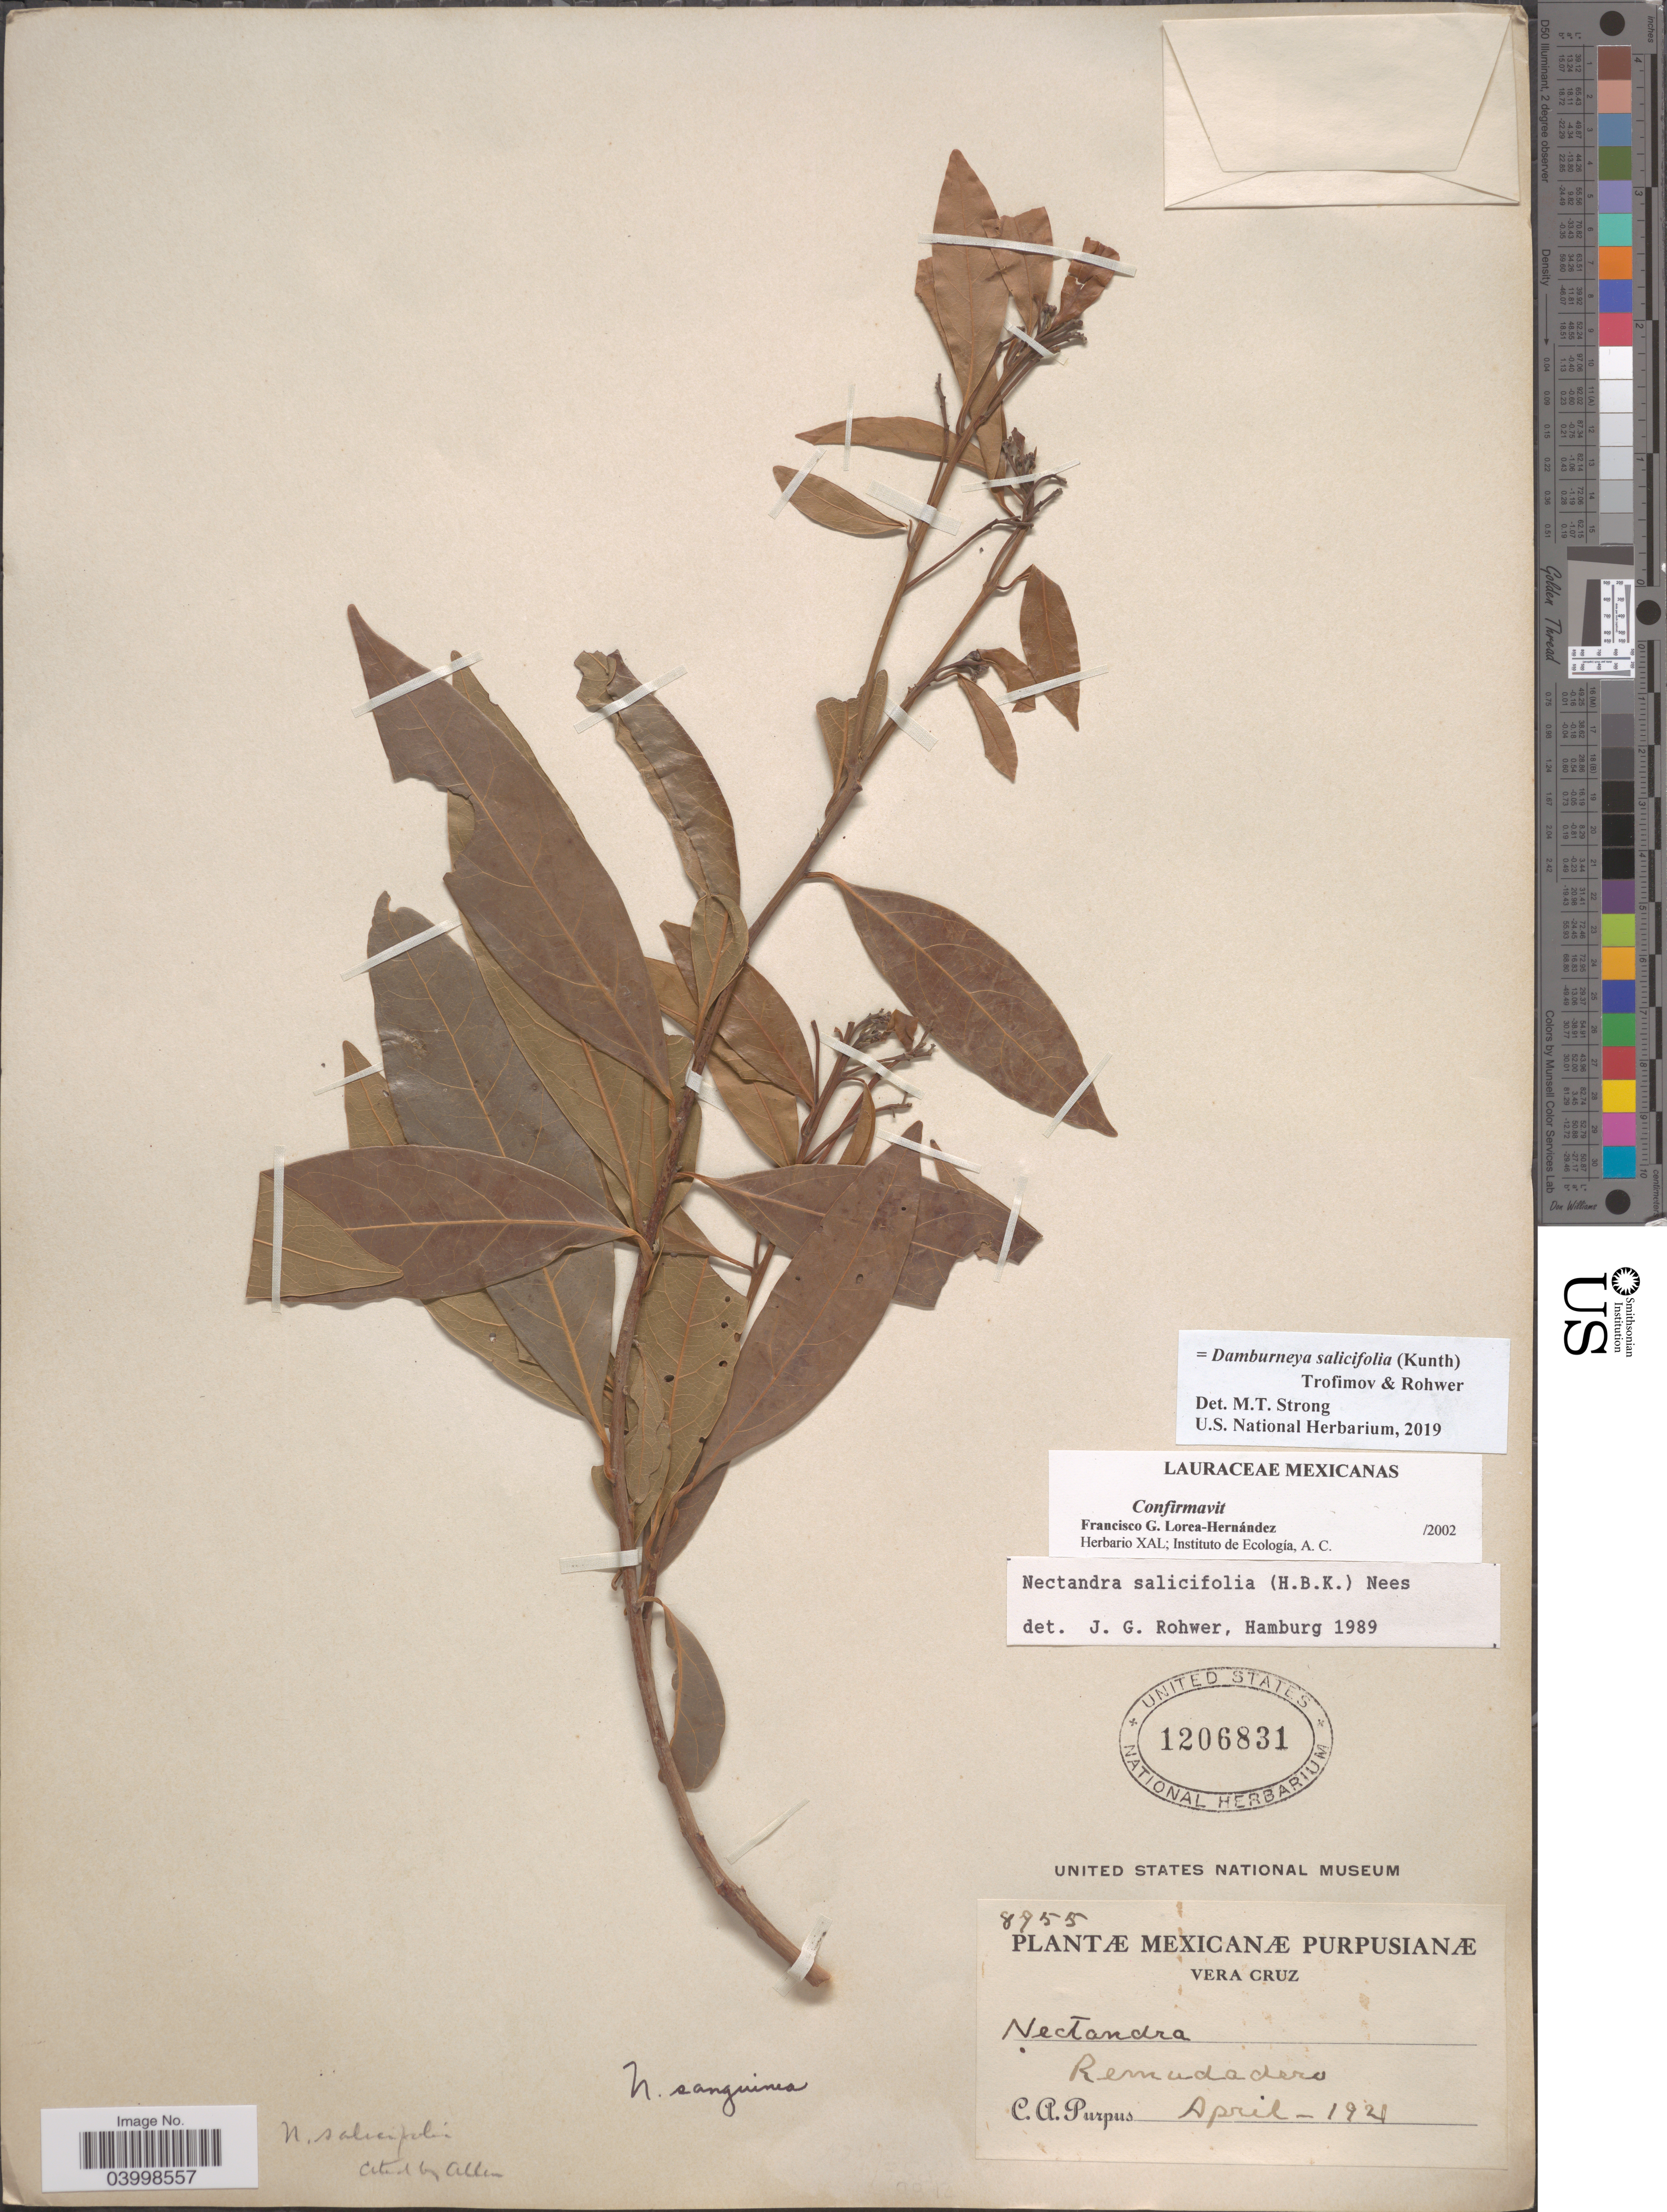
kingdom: Plantae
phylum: Tracheophyta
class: Magnoliopsida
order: Laurales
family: Lauraceae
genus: Damburneya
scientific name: Damburneya salicifolia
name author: (Kunth) Trofimov & Rohwer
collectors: C. A. Purpus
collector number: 8955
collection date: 1921-04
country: Mexico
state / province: Veracruz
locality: Vera Cruz. Remudadero.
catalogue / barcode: US 1206831